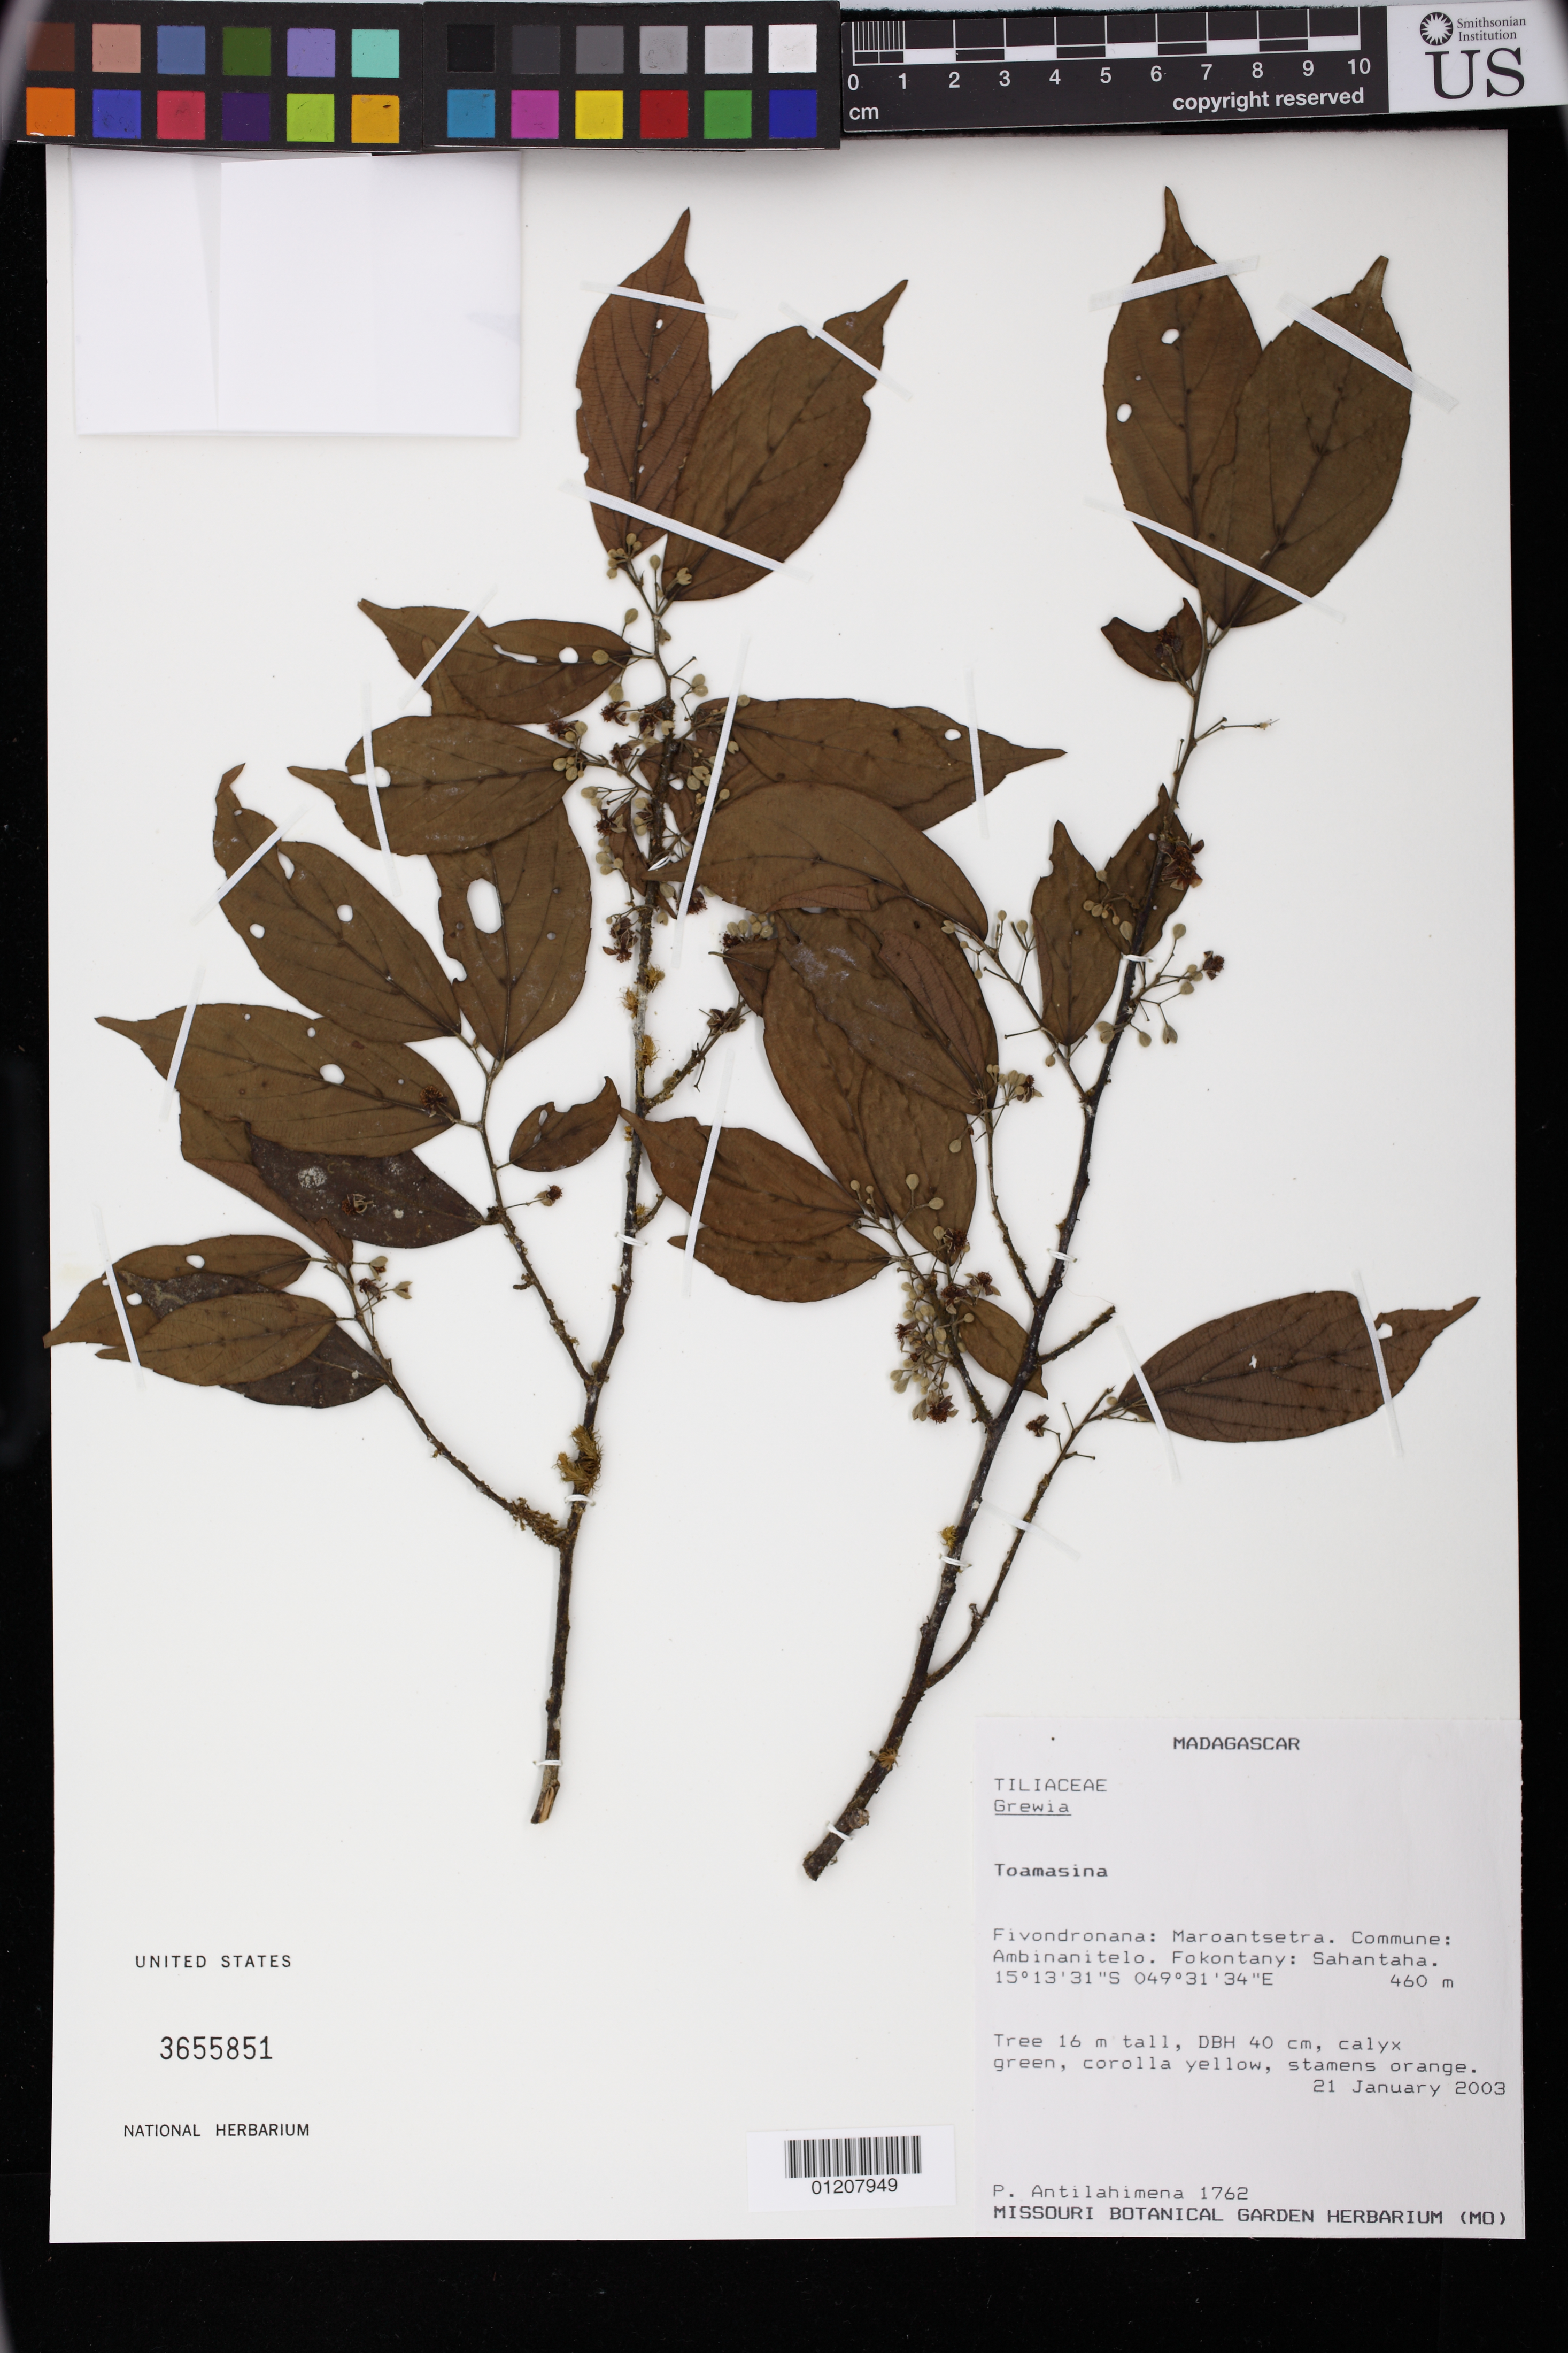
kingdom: Plantae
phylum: Tracheophyta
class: Magnoliopsida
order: Malvales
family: Malvaceae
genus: Grewia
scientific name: Grewia brideliifolia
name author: Baill.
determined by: Jourdain-Fievet, L.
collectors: P. Antilahimena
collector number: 1762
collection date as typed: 21 Jan 2003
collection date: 2003-01-21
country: Madagascar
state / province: Analanjirofo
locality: Toamasina. Fivondronana: Maroantsetra. Commune: Ambinanitelo. Fokontany: Sahantaha.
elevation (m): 460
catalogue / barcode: US 3655851